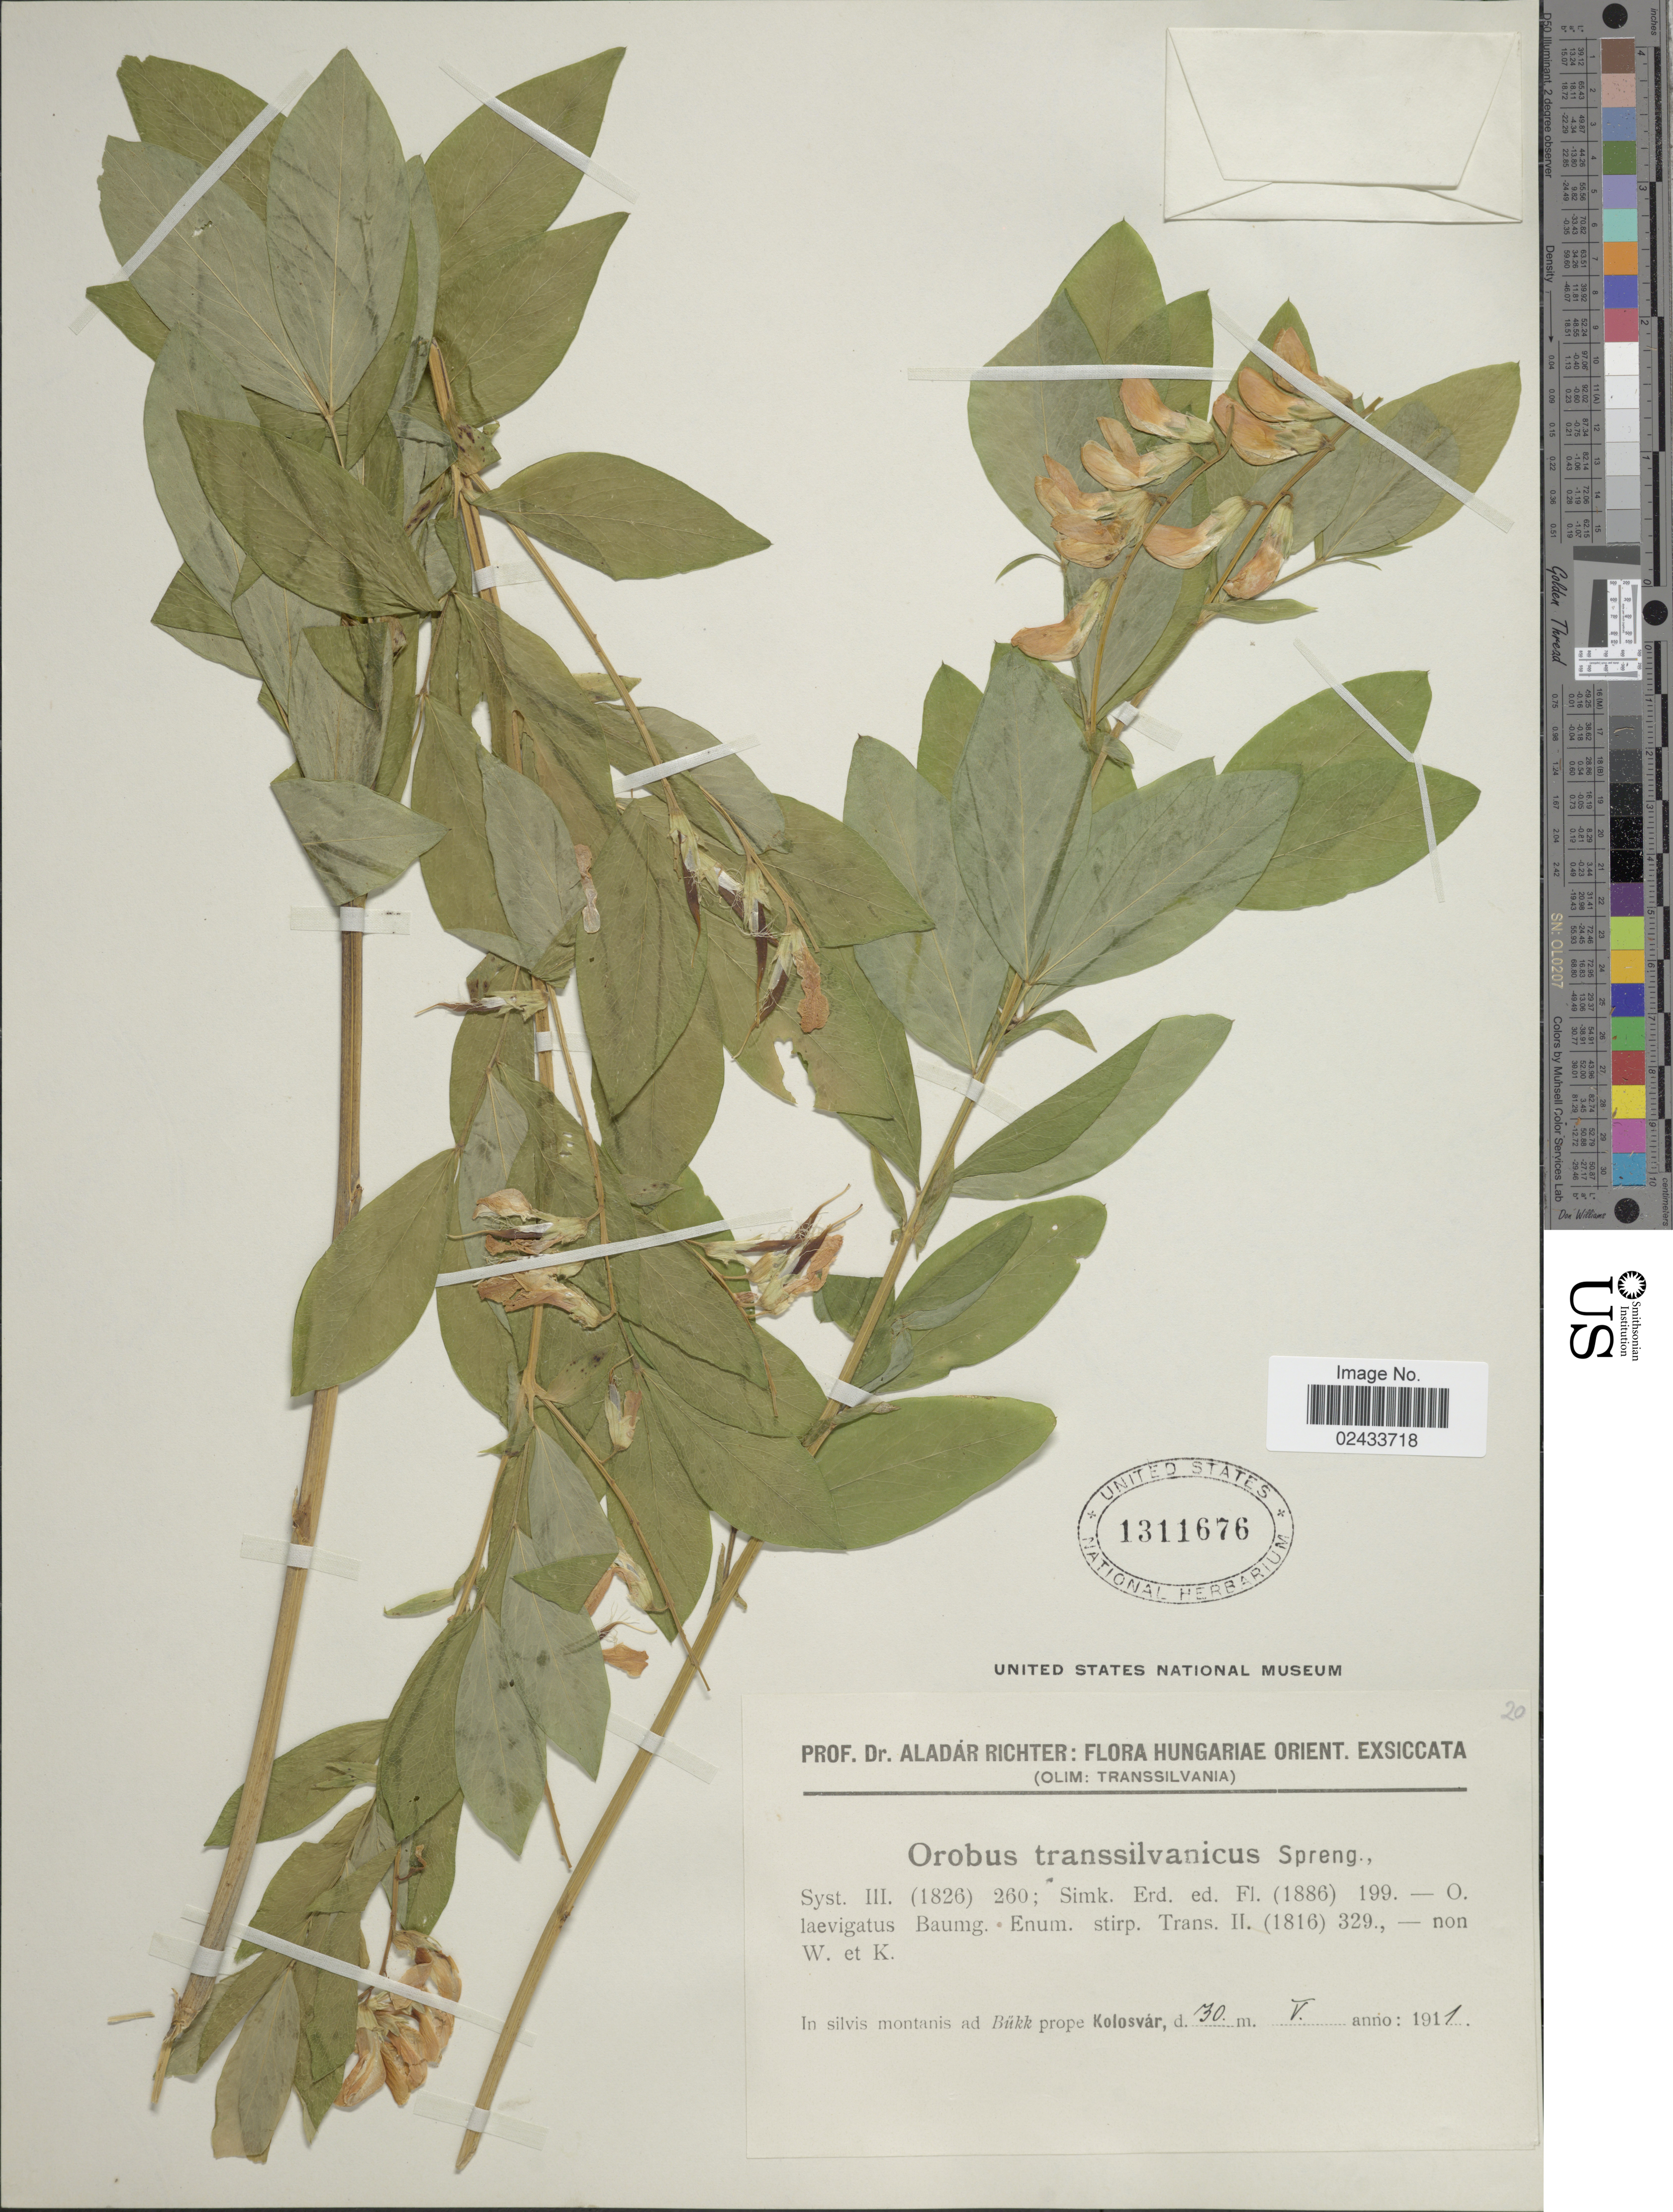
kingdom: Plantae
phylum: Tracheophyta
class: Magnoliopsida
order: Fabales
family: Fabaceae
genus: Lathyrus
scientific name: Lathyrus transsilvanicus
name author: Fritsch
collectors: A. Richter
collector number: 20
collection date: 1911-05-30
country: Romania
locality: In silvis montanis ad Bukk prope Kolosvar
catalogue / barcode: US 1311676